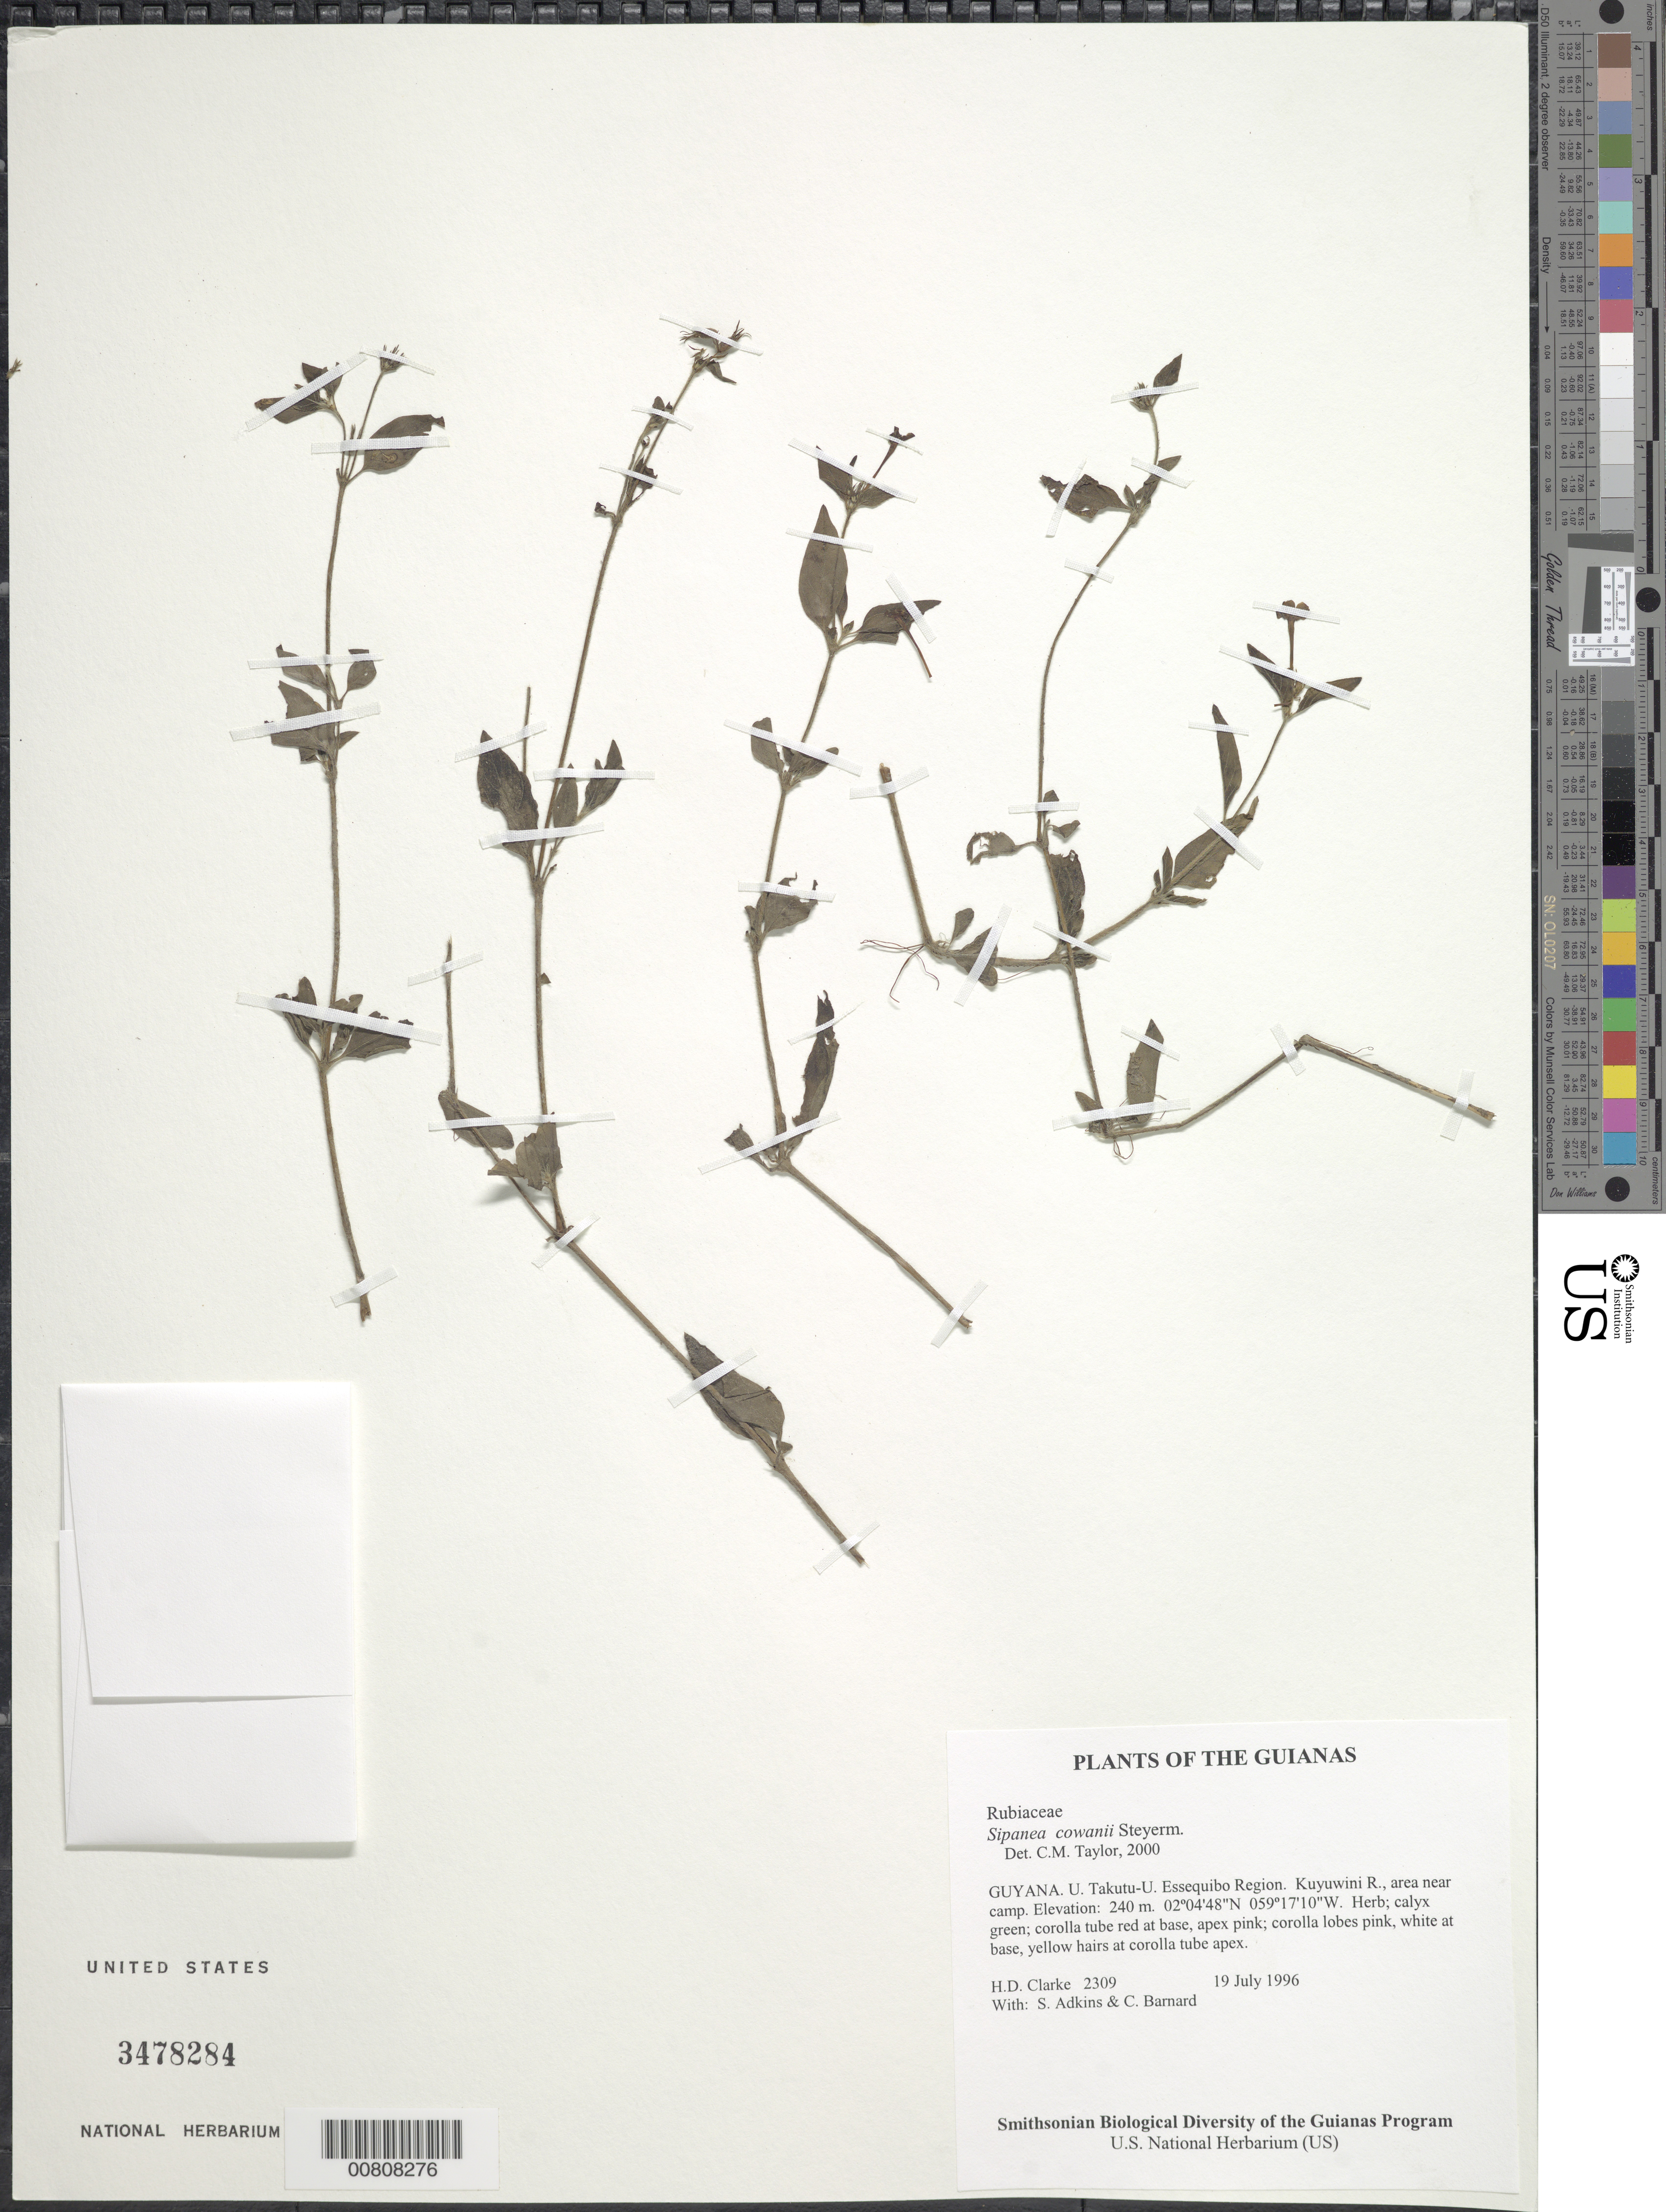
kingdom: Plantae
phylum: Tracheophyta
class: Magnoliopsida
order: Gentianales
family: Rubiaceae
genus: Sipanea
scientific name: Sipanea cowanii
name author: Steyerm.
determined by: Taylor, Charlotte M.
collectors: H. D. Clarke, S. Adkins & C. Bernard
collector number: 2309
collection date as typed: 19 July 1996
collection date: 1996-07-19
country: Guyana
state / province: U. Takutu-U. Essequibo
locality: Kuyuwini R., area near camp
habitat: Disturbed vegetation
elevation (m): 240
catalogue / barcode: US 3478284